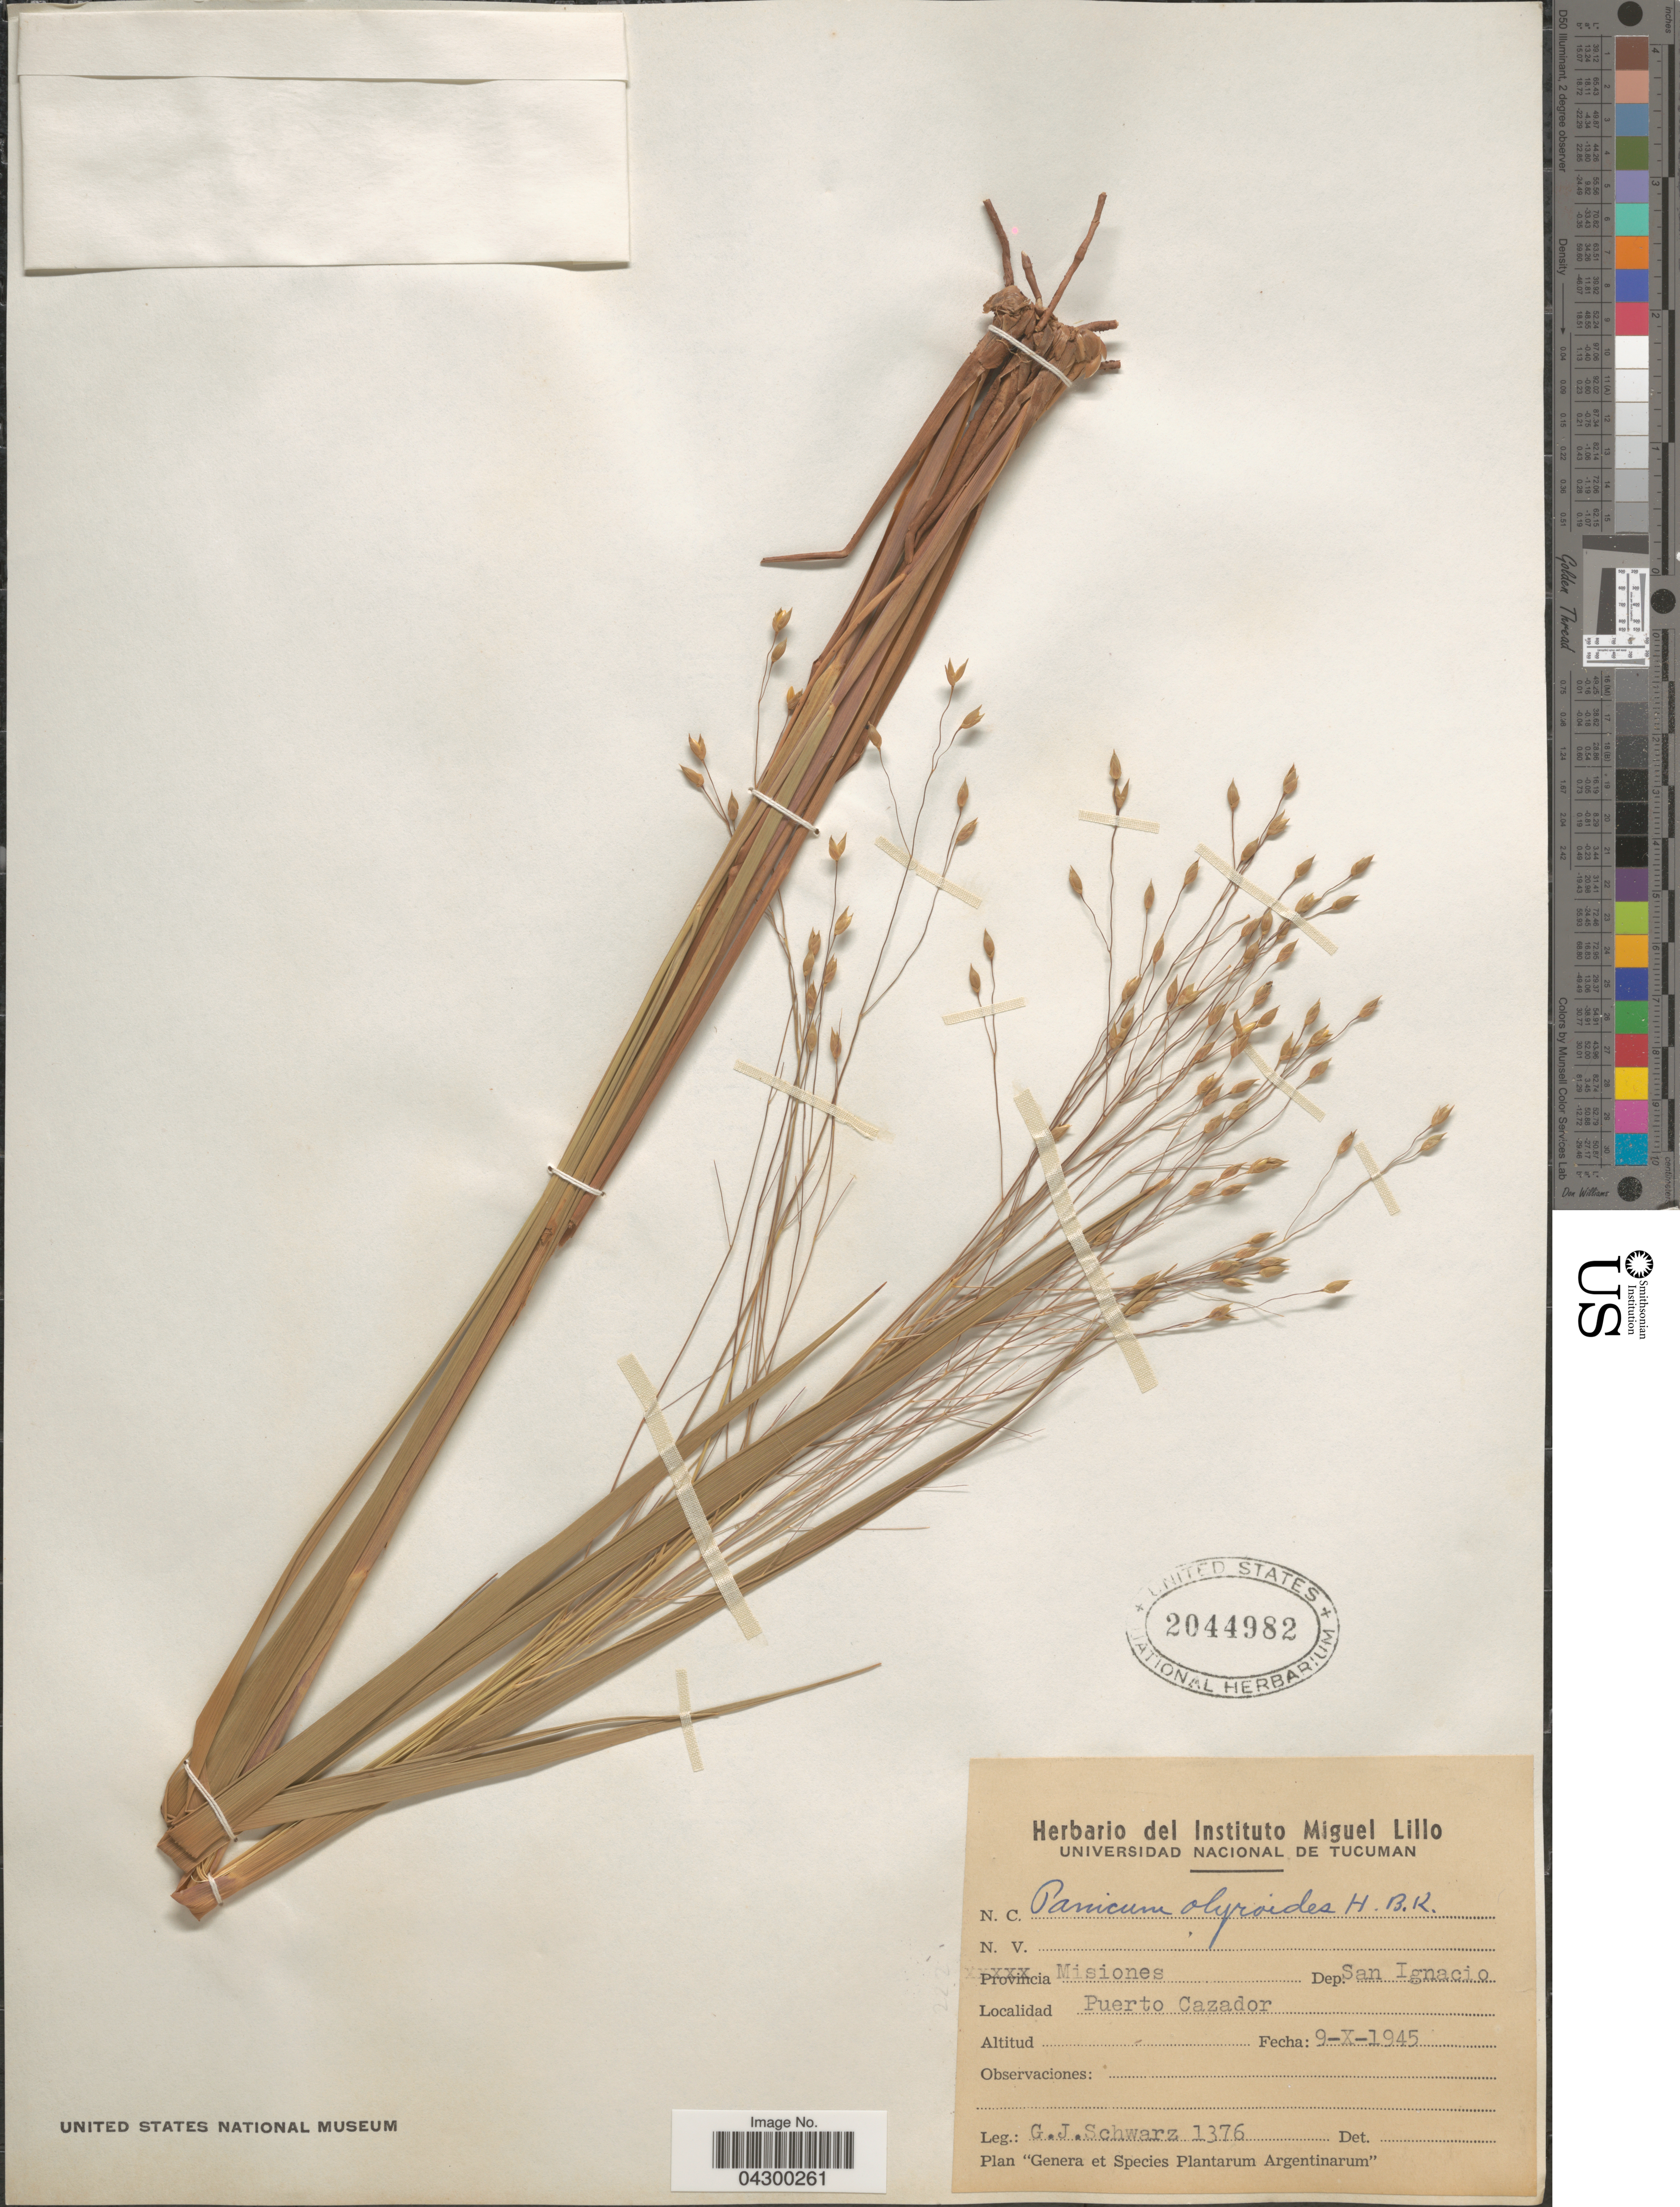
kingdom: Plantae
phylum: Tracheophyta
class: Liliopsida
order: Poales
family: Poaceae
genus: Panicum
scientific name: Panicum olyroides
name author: Kunth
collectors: G. J. Schwarz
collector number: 1376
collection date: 1945-10-09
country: Argentina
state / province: Misiones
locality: Dep. San Ignacio. Puerto Cazador.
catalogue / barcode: US 2044982